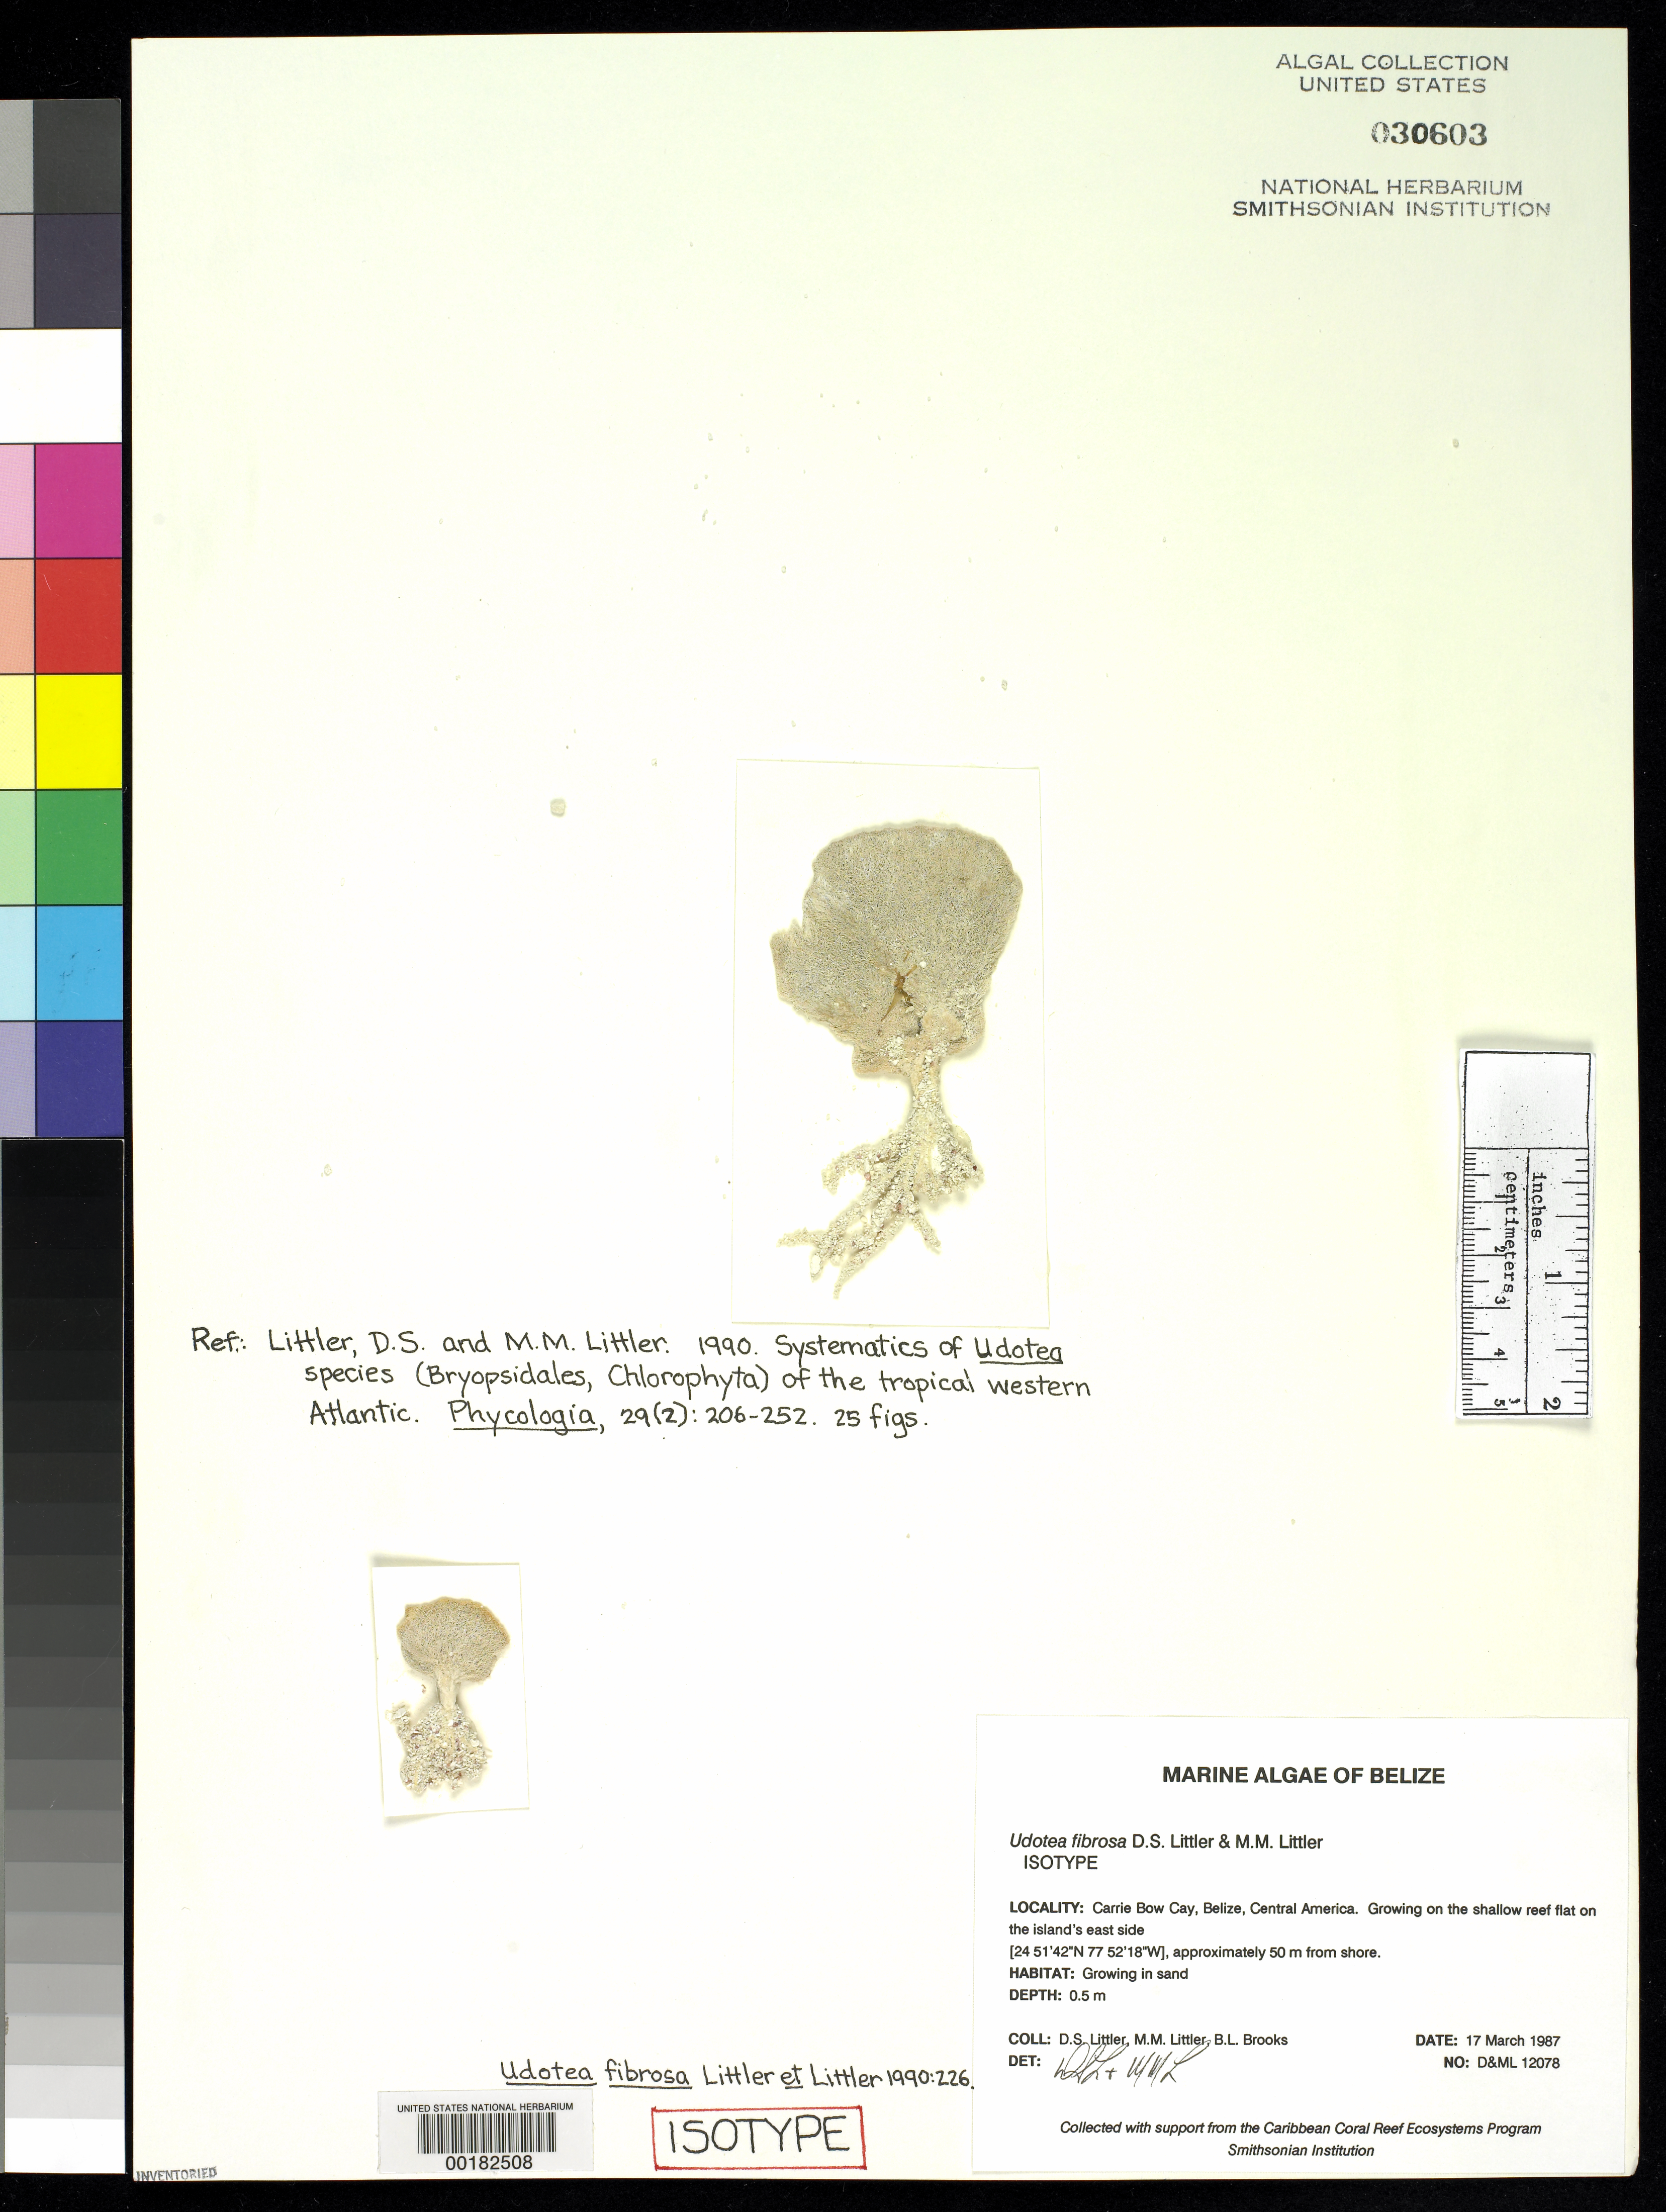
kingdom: Plantae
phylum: Chlorophyta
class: Ulvophyceae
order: Bryopsidales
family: Udoteaceae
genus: Udotea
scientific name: Udotea fibrosa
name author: D.S. Littler & Littler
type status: Isotype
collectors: D. S. Littler, M. M. Littler & B. Brooks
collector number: D&ML 12078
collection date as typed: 17 Mar 1987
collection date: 1987-03-17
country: Belize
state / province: Stann Creek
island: Carrie Bow Cay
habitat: In sand.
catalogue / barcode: US 30603